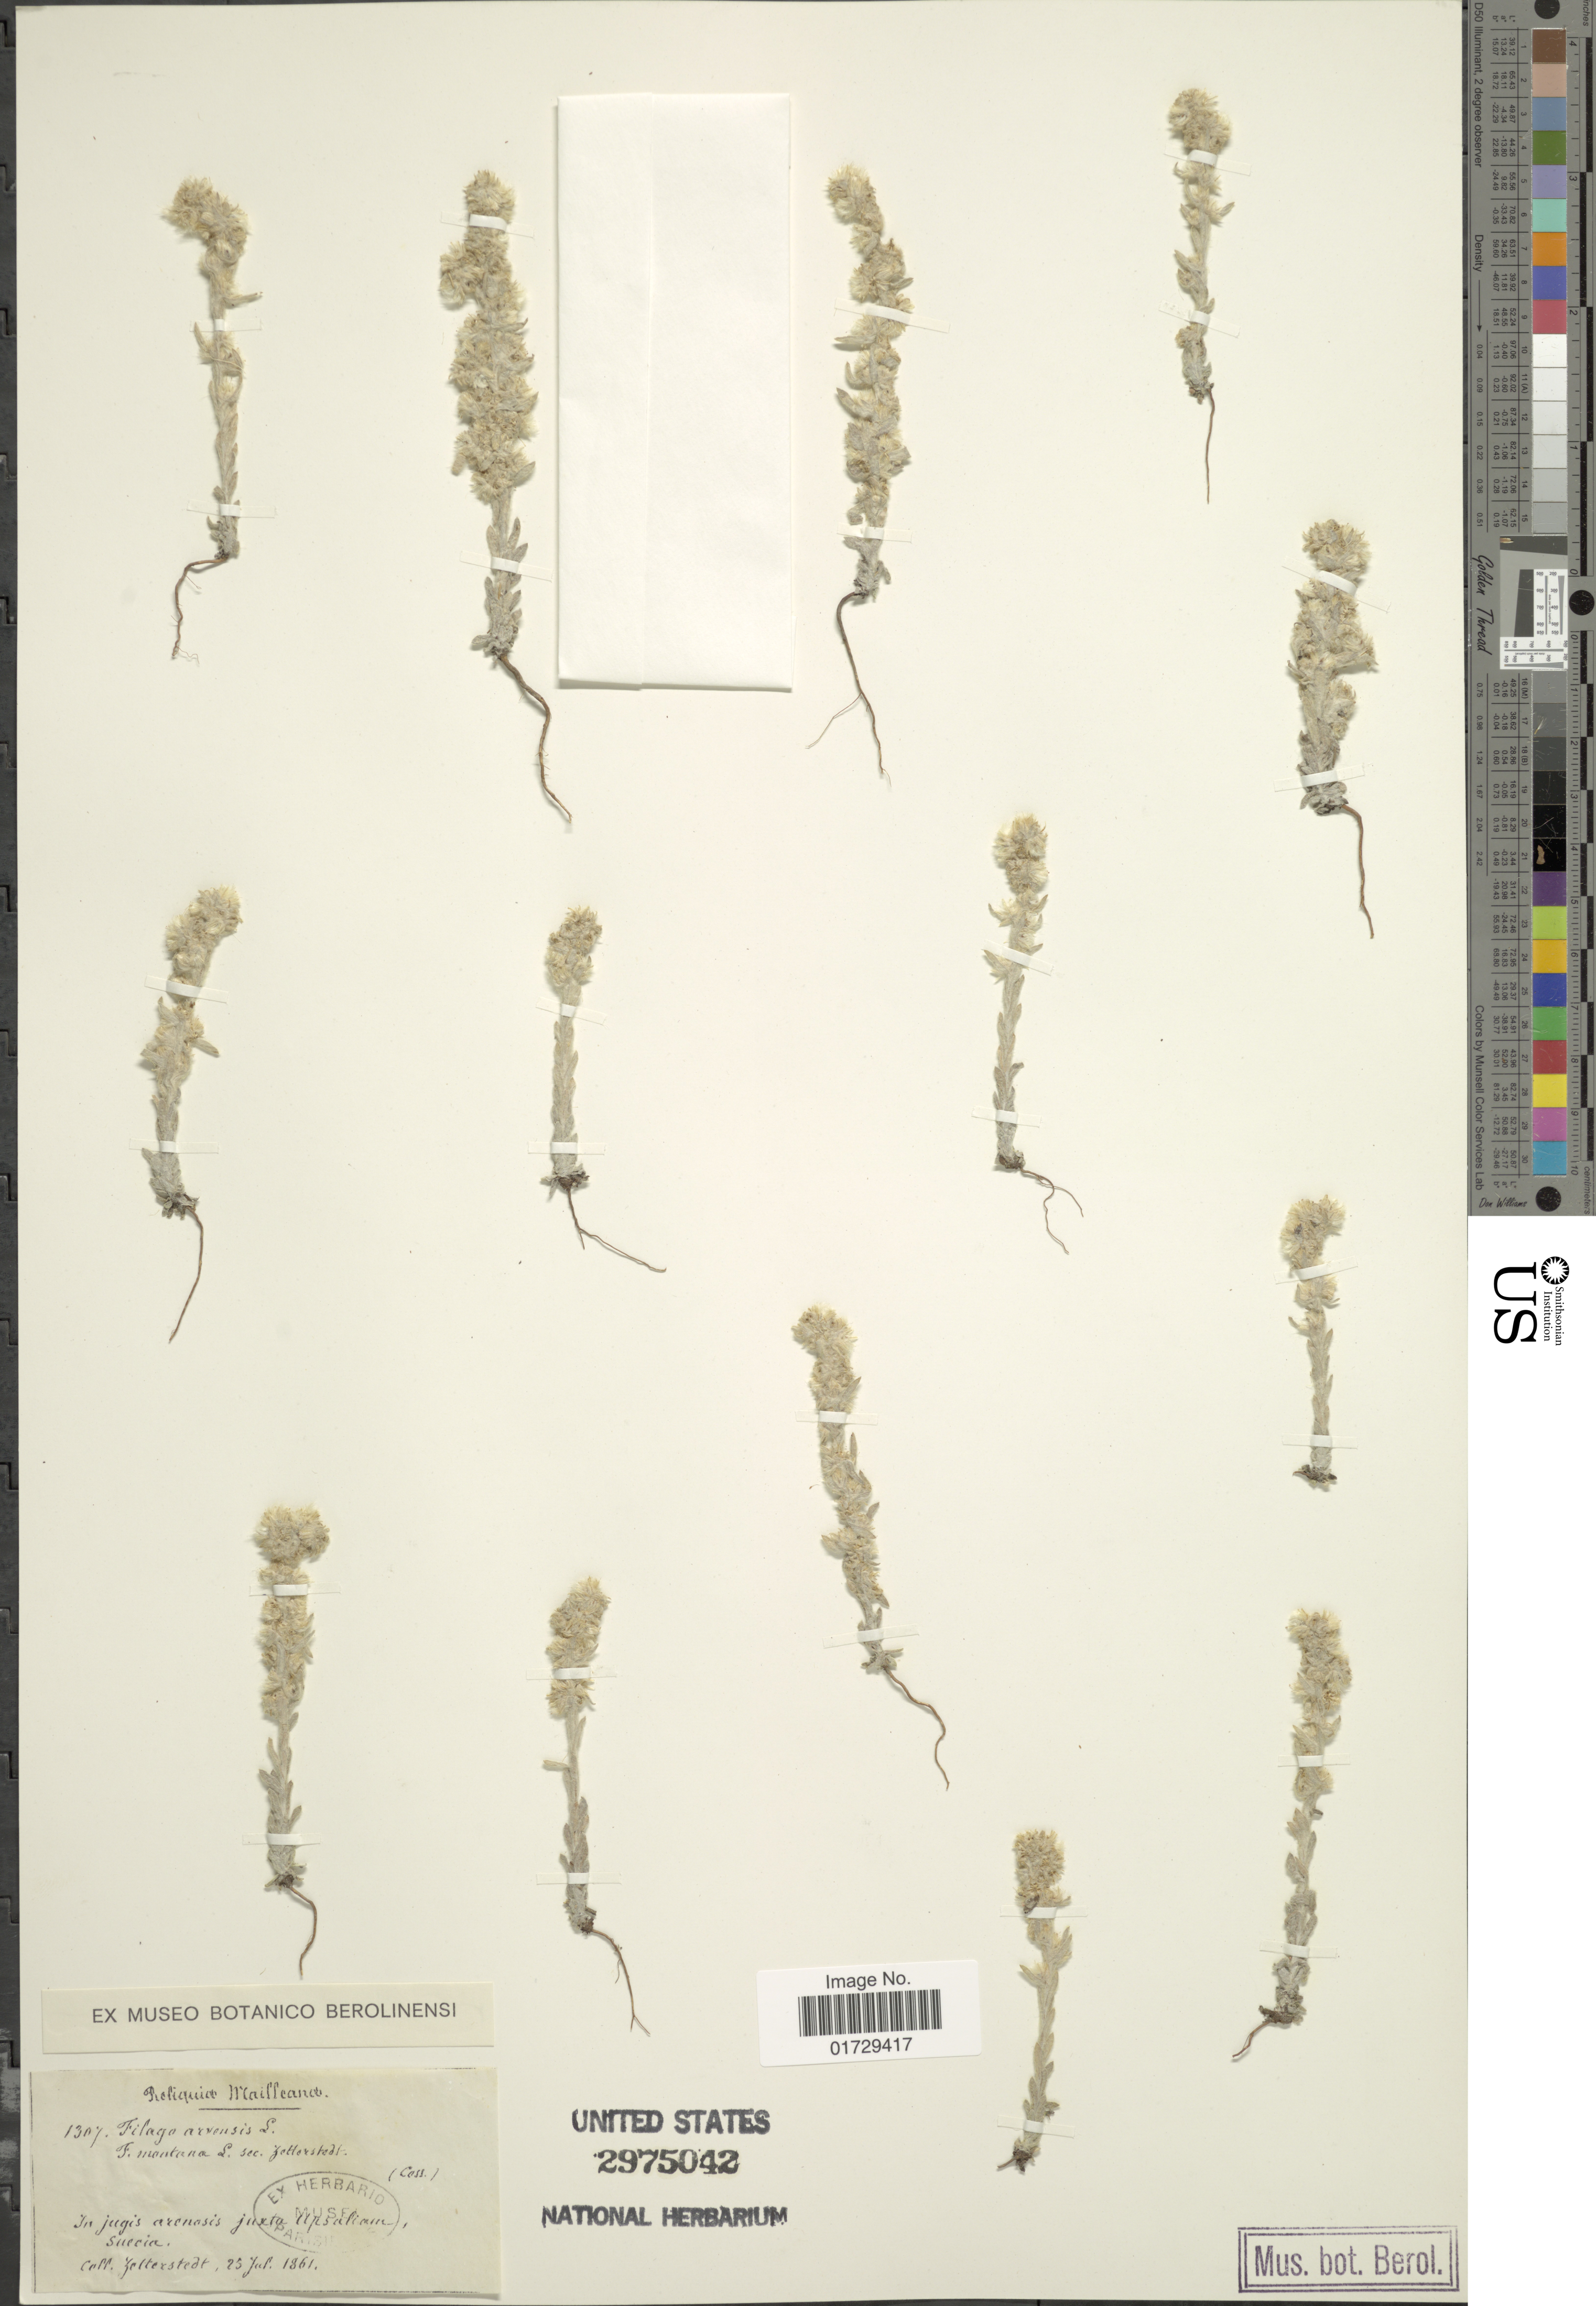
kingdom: Plantae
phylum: Tracheophyta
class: Magnoliopsida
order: Asterales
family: Asteraceae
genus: Filago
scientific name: Filago arvensis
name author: L.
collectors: Zelterstedt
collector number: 1307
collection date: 1861-07-25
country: Sweden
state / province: Uppsala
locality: Maillendo, In jugis arenosis junta Upsaliam, Suecia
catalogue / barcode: US 2975042